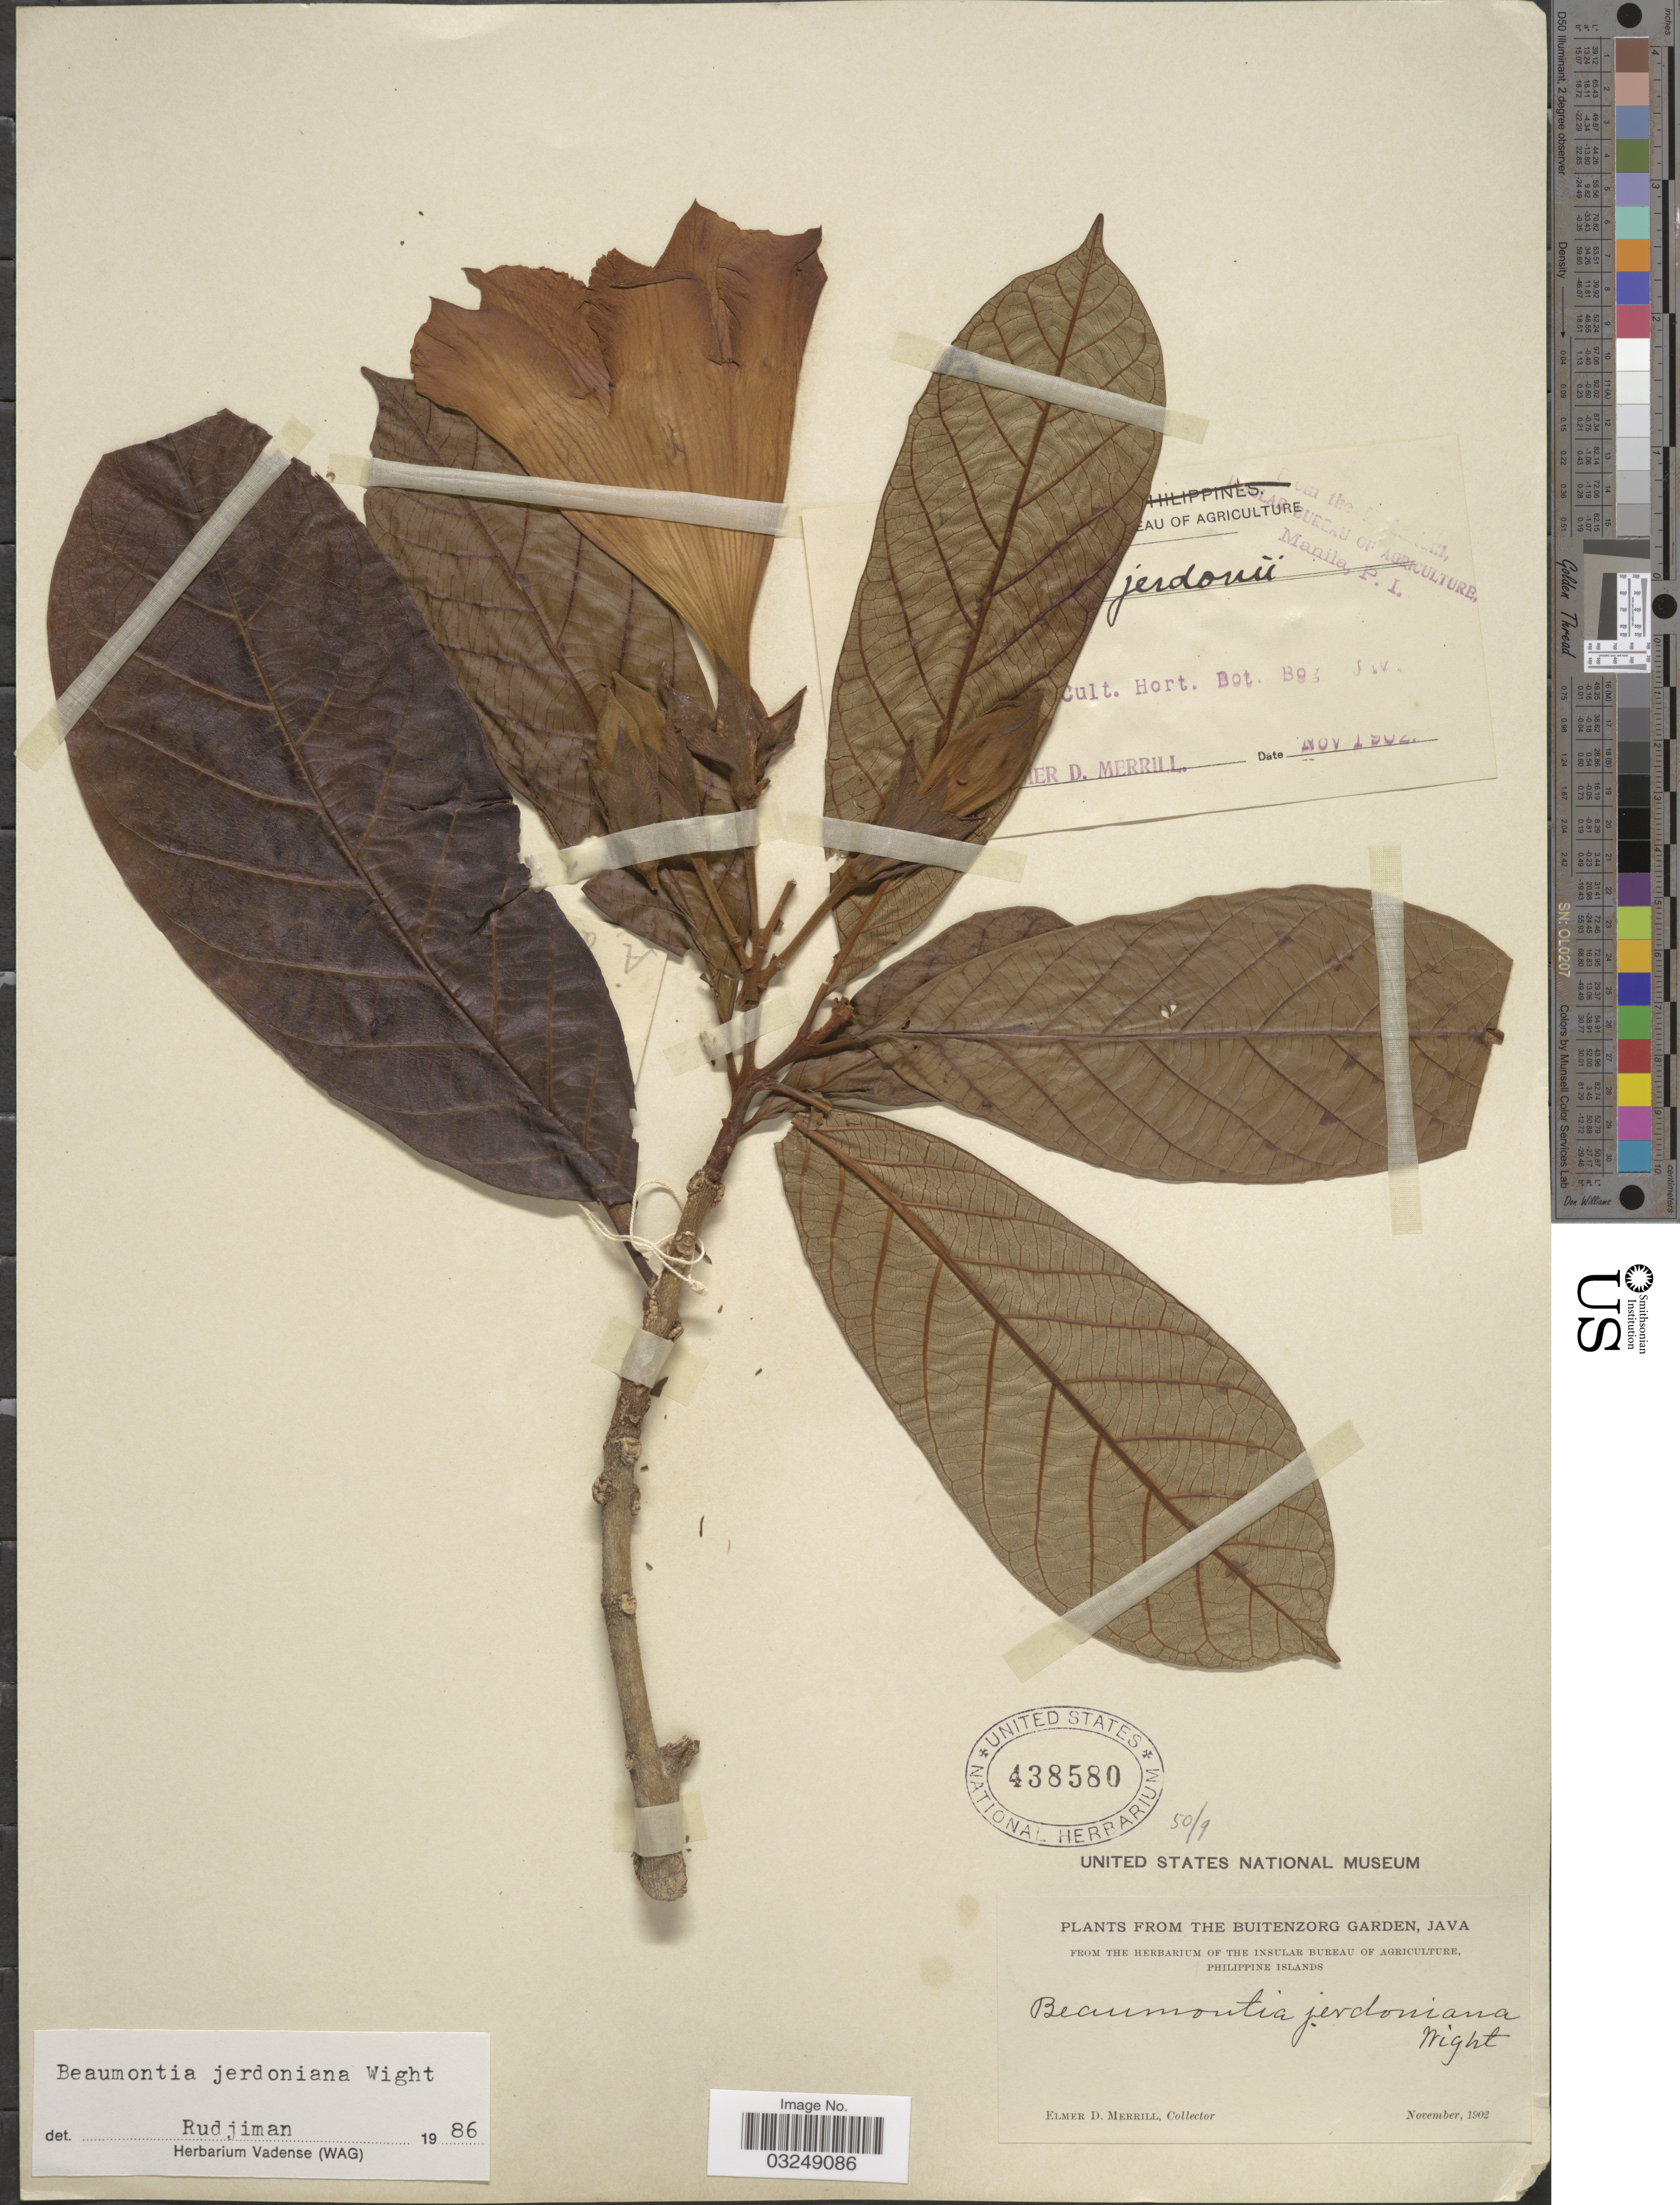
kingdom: Plantae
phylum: Tracheophyta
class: Magnoliopsida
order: Gentianales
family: Apocynaceae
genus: Beaumontia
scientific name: Beaumontia jerdoniana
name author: Wight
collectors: E. D. Merrill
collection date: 1902-11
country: Indonesia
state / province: Java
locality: The Buitenzorg Garden. Cult. Hort. Bot. Bog. Java.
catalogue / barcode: US 438580